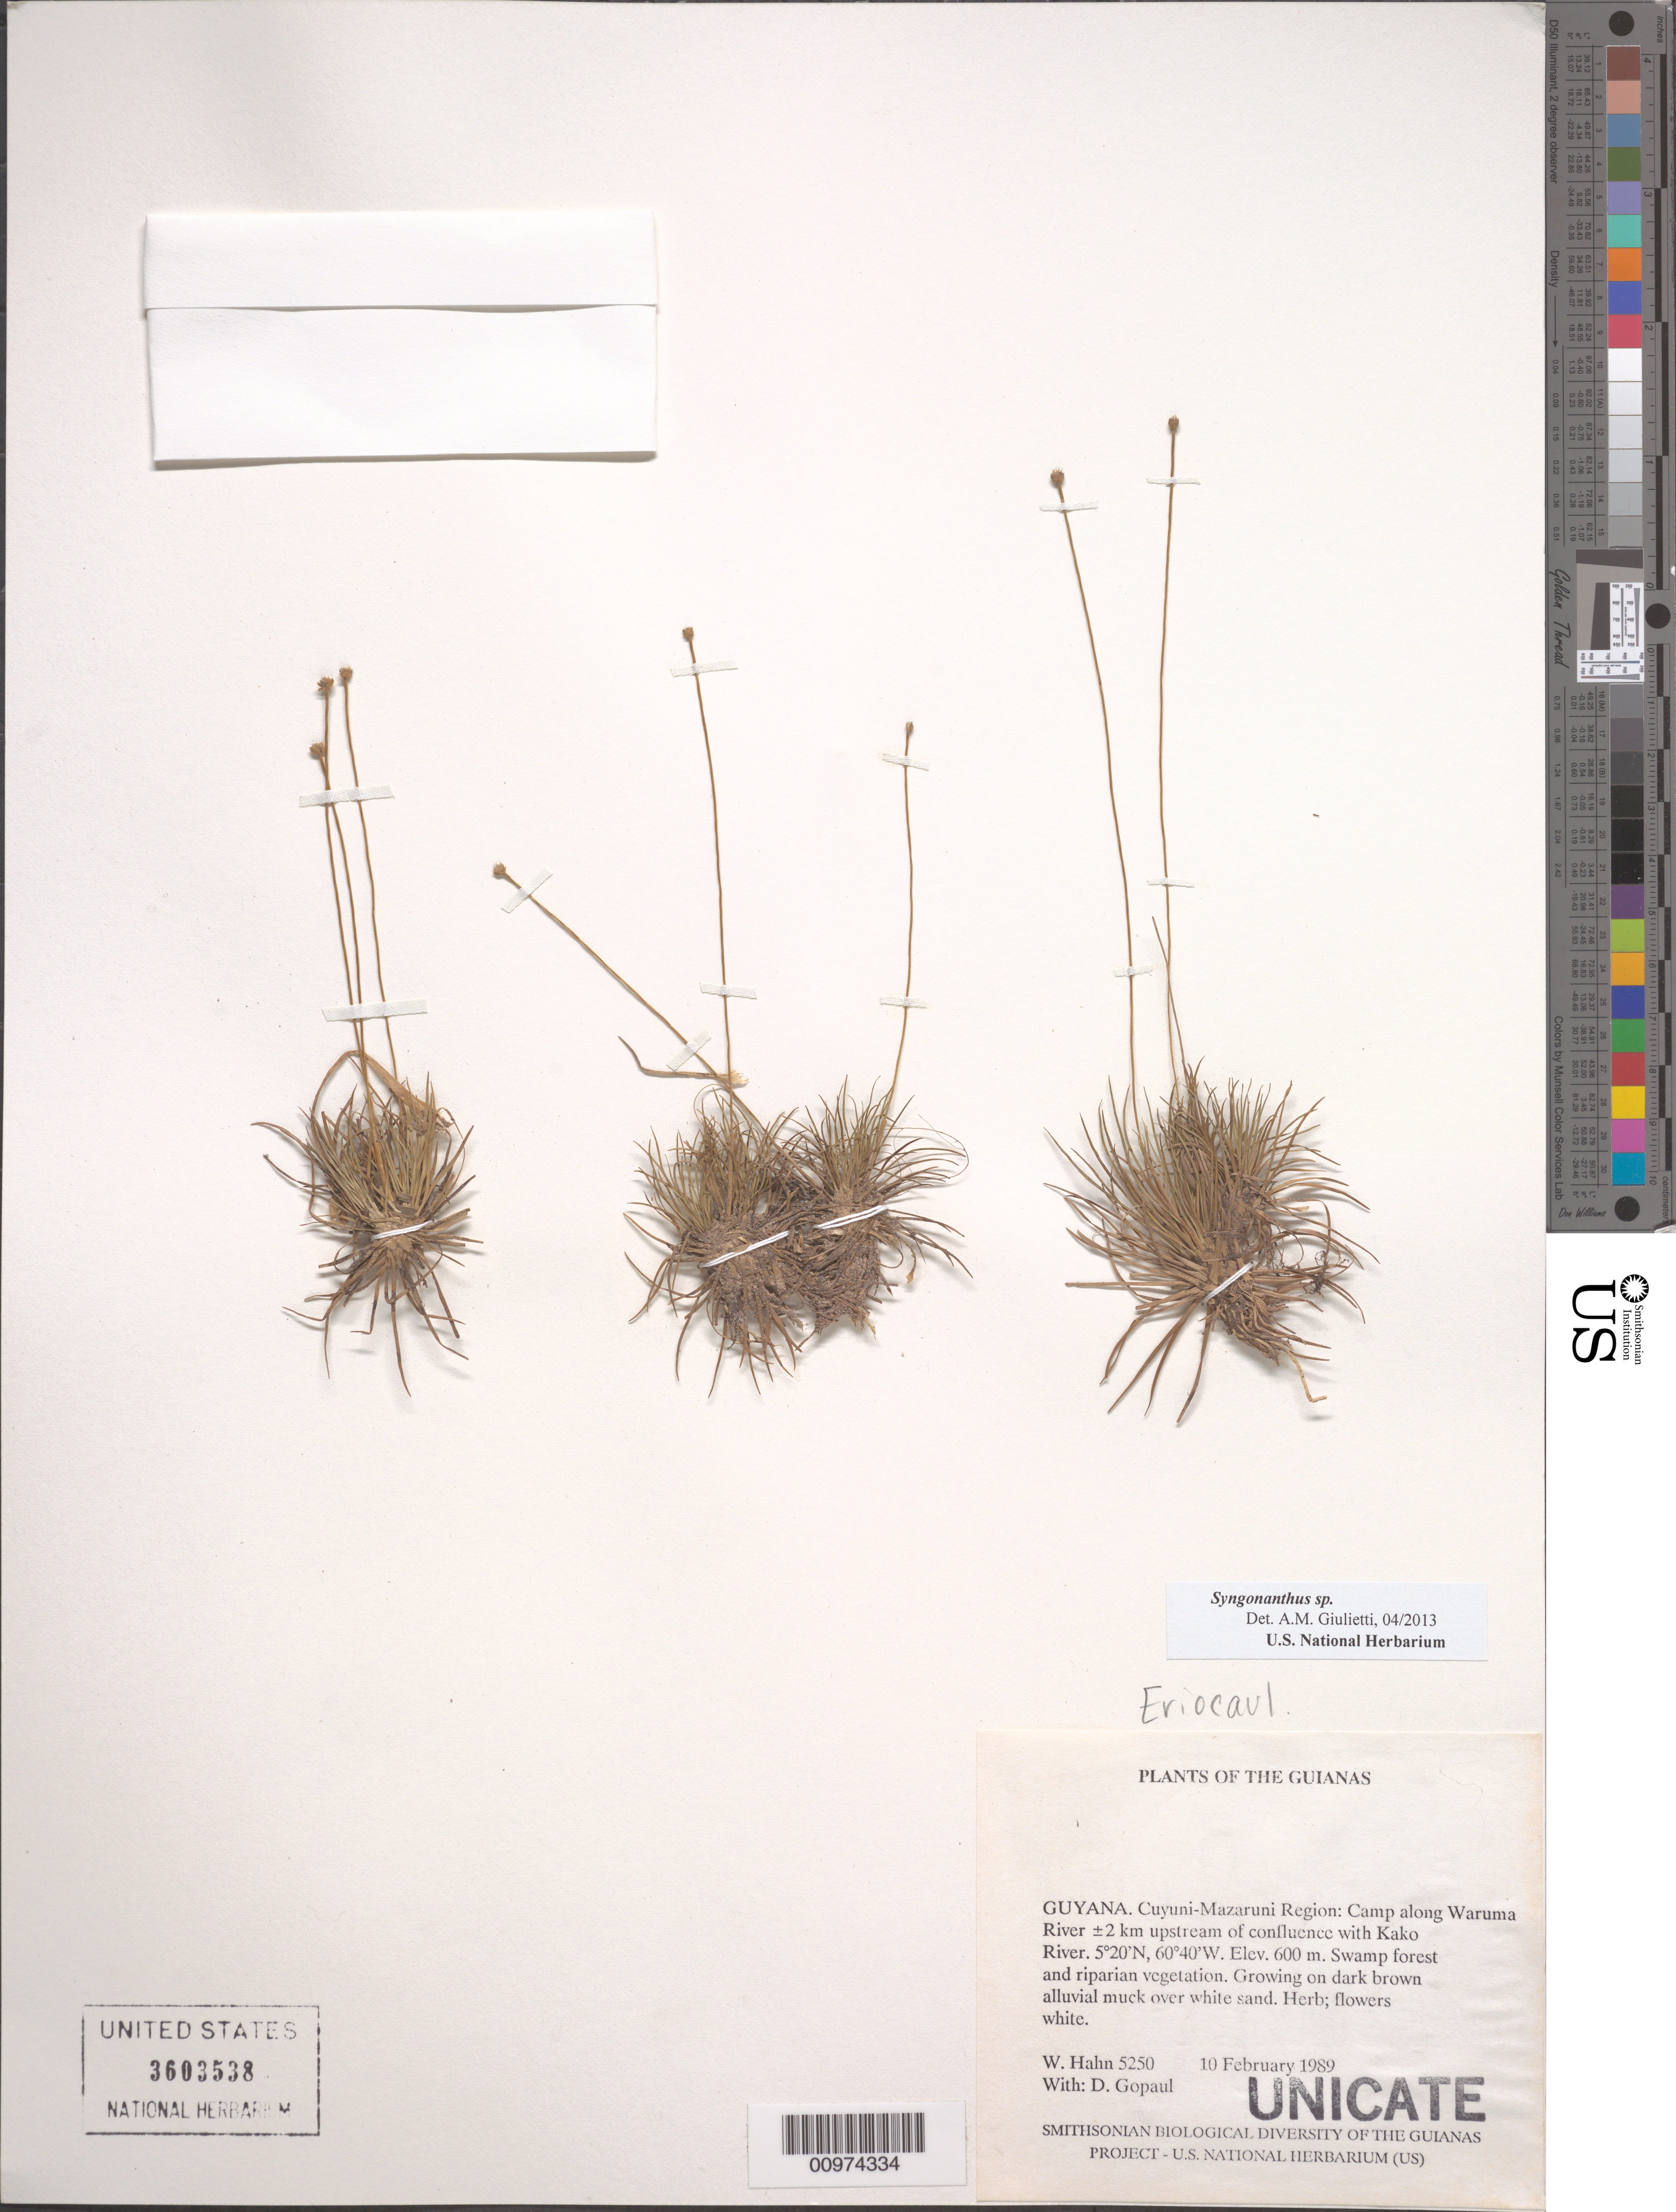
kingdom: Plantae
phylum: Tracheophyta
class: Liliopsida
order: Poales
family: Eriocaulaceae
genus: Syngonanthus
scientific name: Syngonanthus sp.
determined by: Giulietti, Ana M.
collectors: W. Hahn & D. Gopaul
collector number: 5250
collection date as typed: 10 February 1989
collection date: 1989-02-10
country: Guyana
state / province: Cuyuni-Mazaruni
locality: Camp along Waruma River ±2 km upstream of confluence with Kako River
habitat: Swamp forest and Riparian vegetation Growing on dark brown alluvial muck over white sand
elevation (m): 600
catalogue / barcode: US 3603538